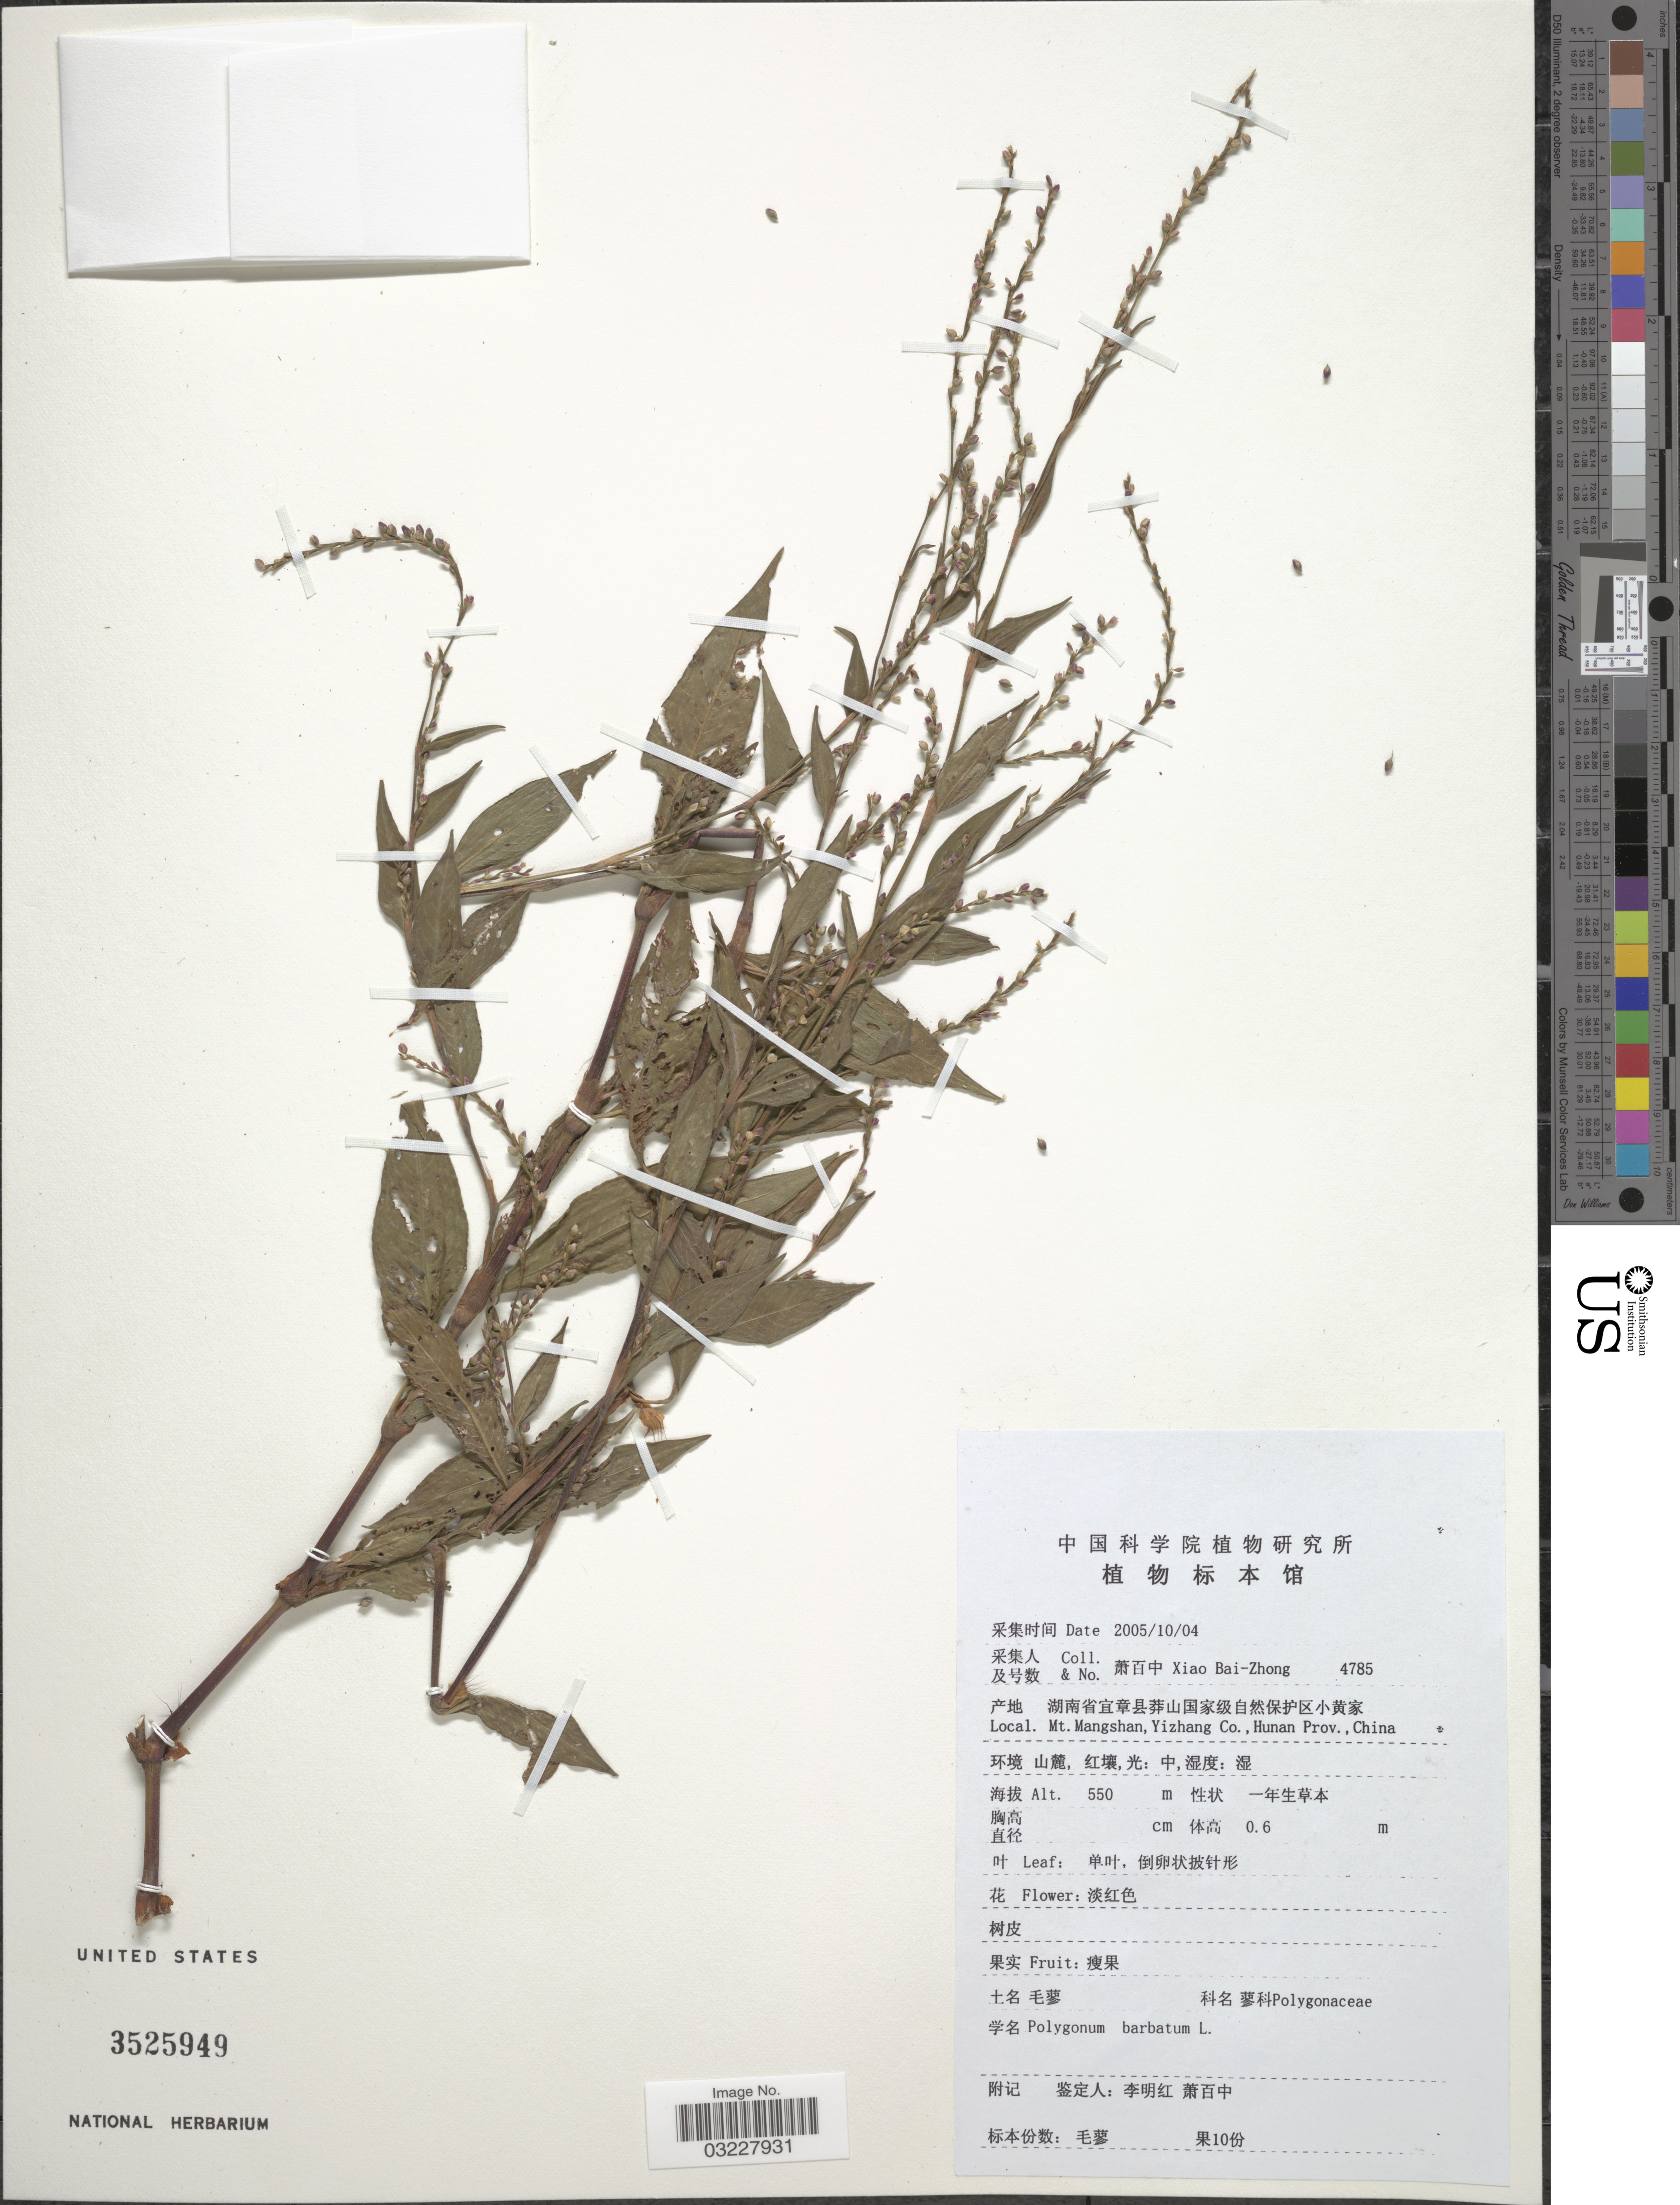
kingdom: Plantae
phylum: Tracheophyta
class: Magnoliopsida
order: Caryophyllales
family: Polygonaceae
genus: Polygonum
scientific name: Polygonum barbatum var. barbatum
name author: L.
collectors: B. Z. Xiao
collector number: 4785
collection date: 2005-10-04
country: China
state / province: Hunan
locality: Mt. Mangshan, Yizhang Co.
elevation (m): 550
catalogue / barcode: US 3525949